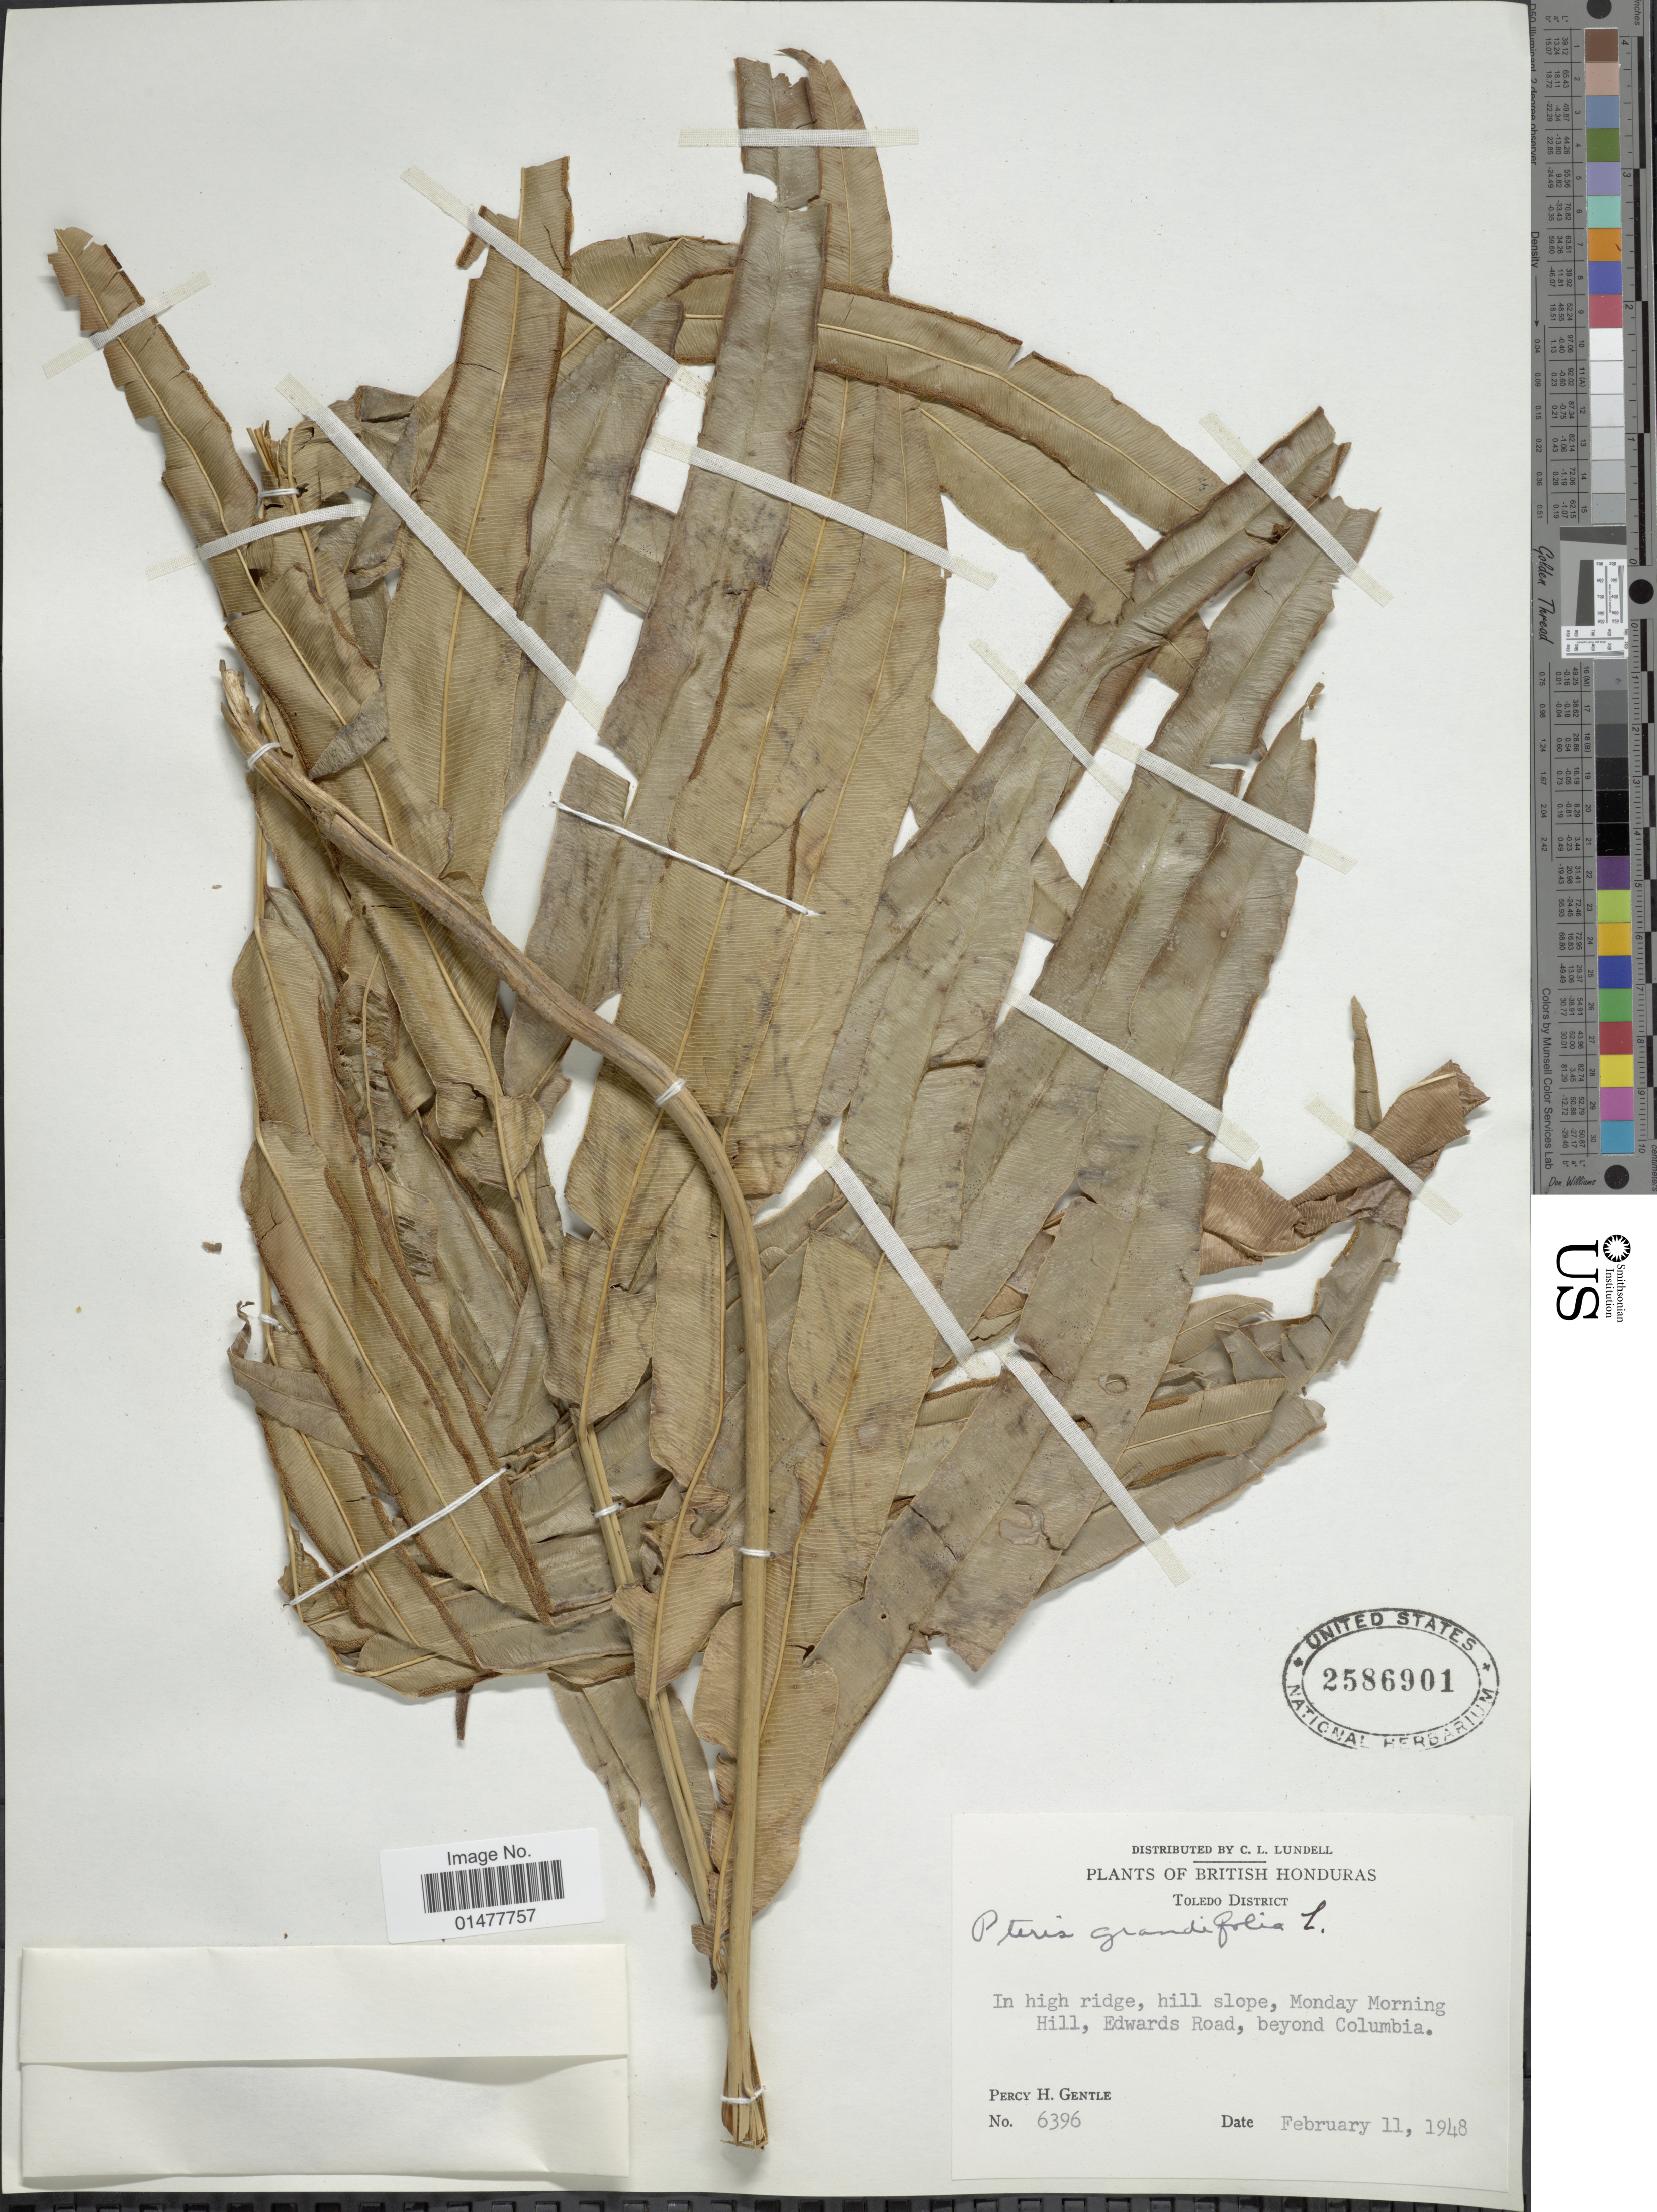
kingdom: Plantae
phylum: Tracheophyta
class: Polypodiopsida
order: Polypodiales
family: Pteridaceae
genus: Pteris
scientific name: Pteris grandifolia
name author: L.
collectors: P. H. Gentle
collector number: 6396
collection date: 1948-02-11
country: Belize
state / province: Toledo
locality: In high ridge, hill slope, Monday Moring Hill, Edwards Road, beyond Columbia.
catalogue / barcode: US 2586901